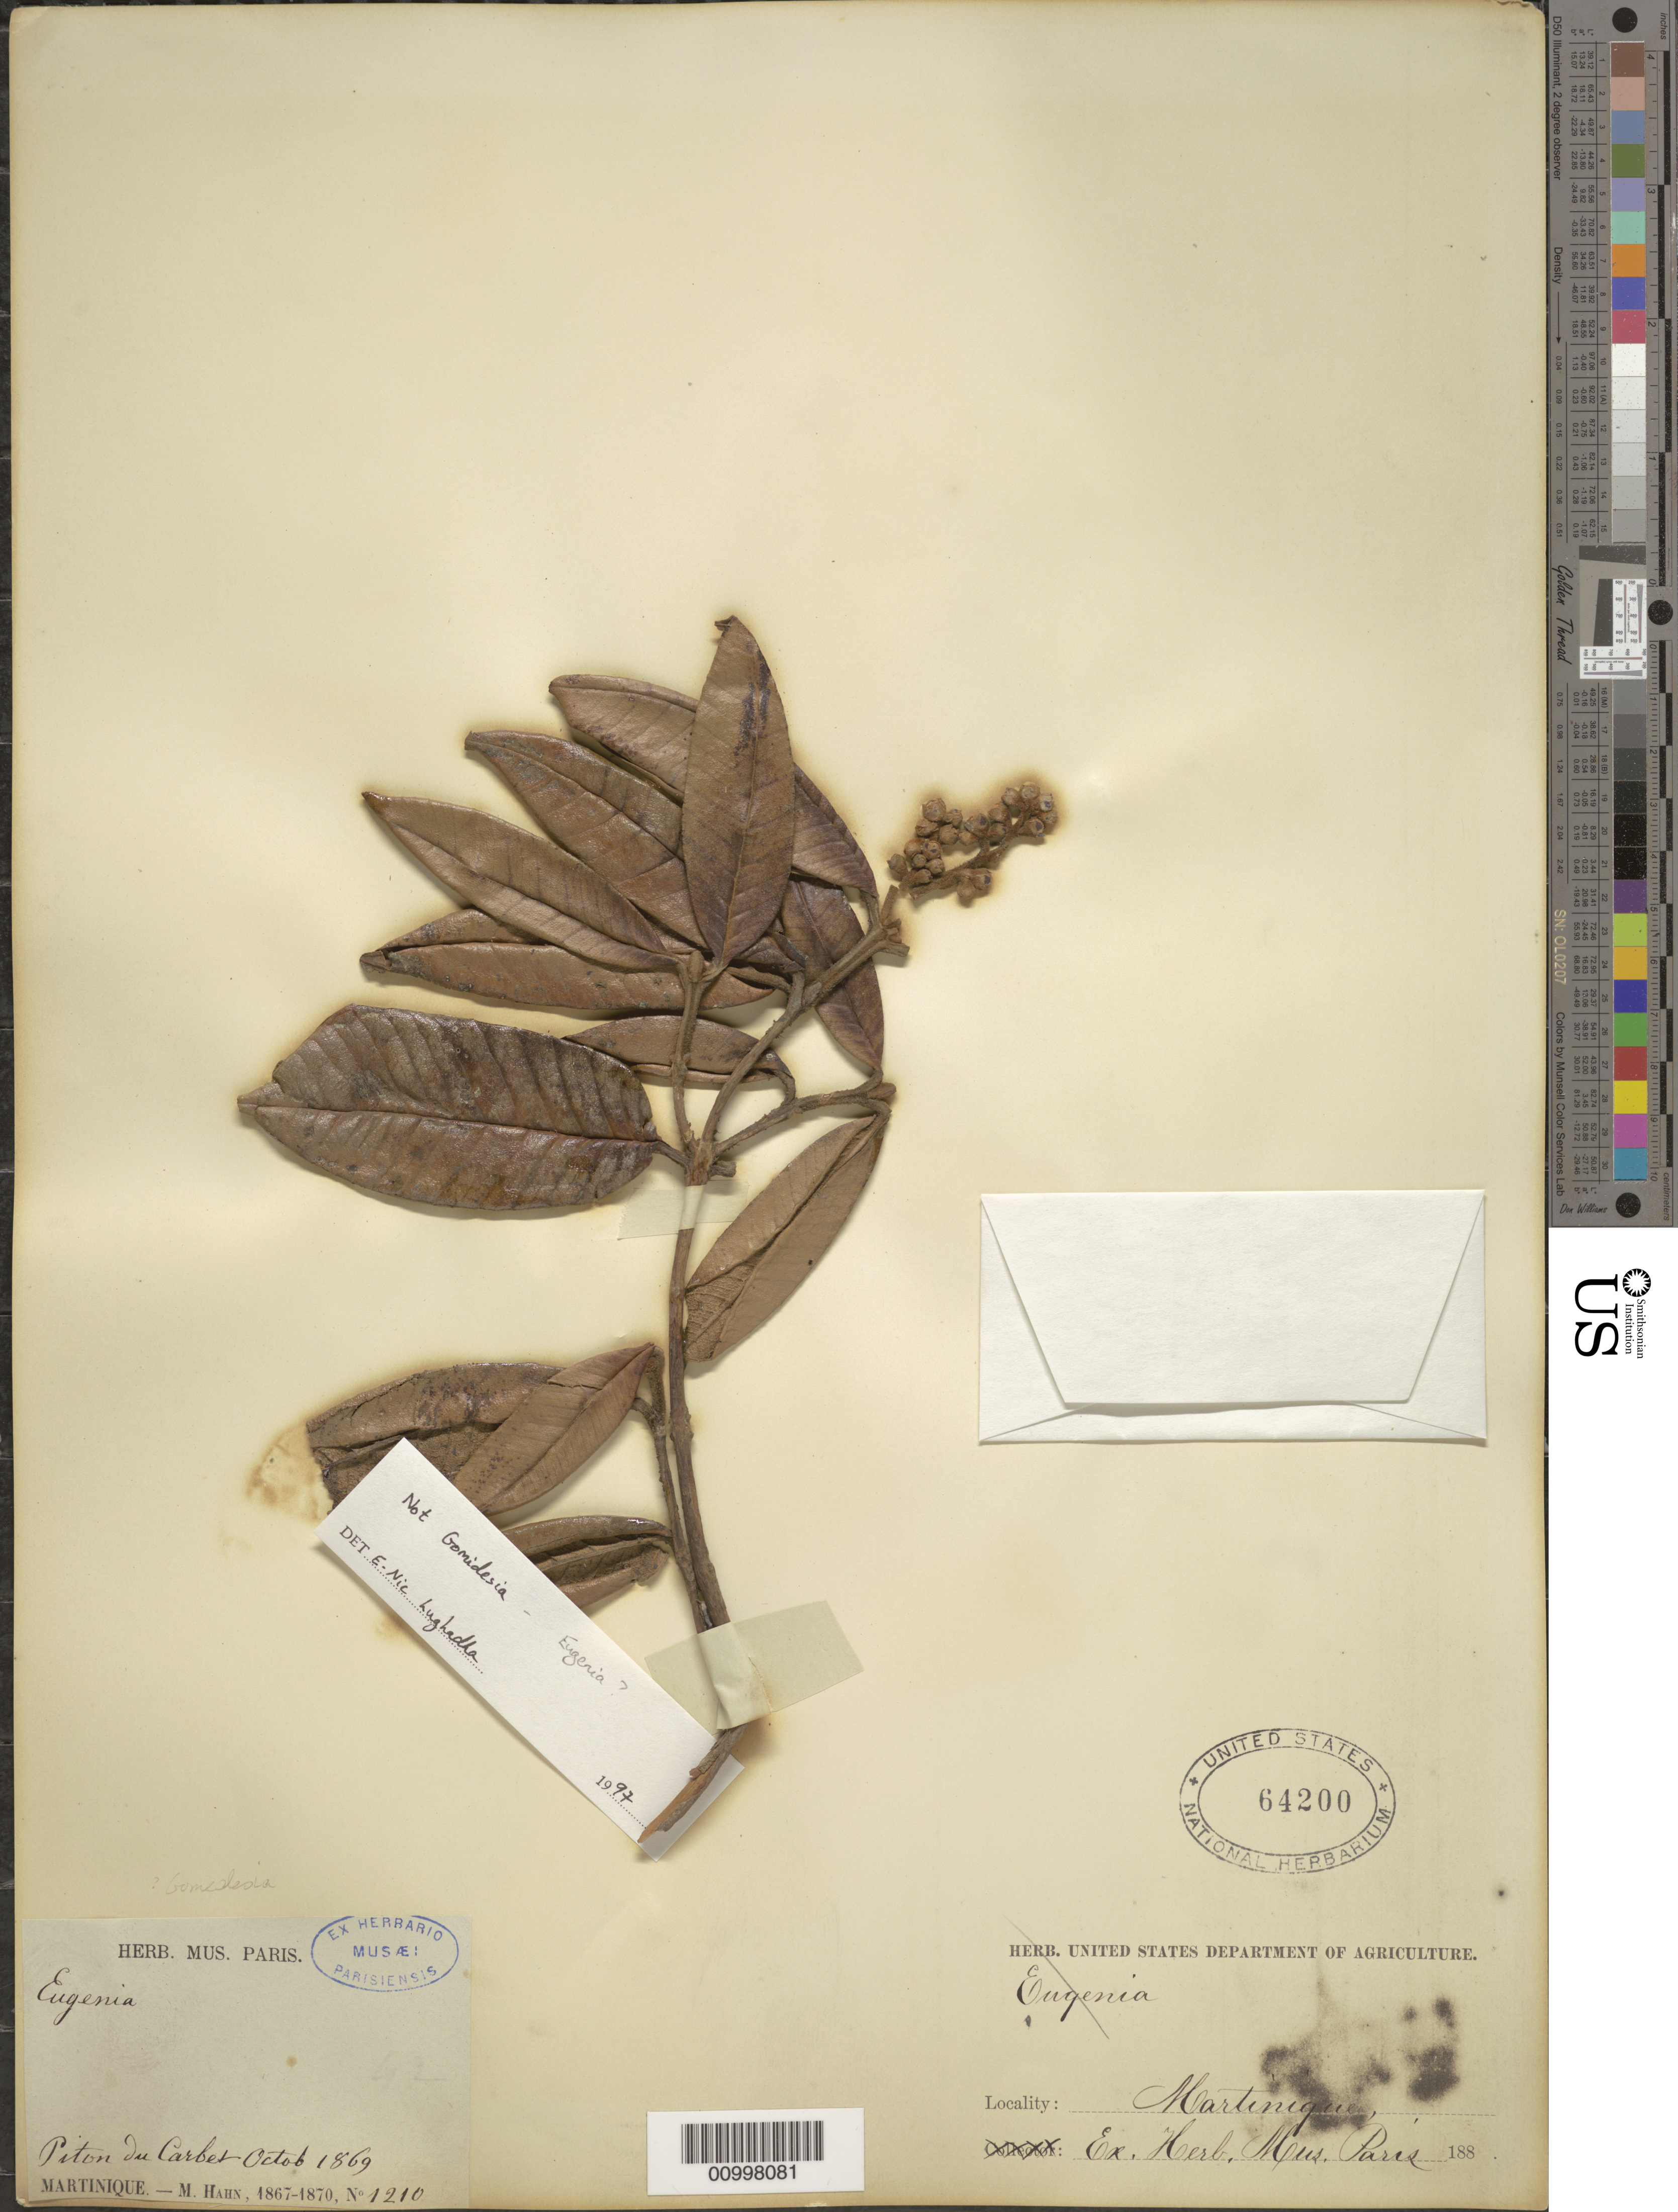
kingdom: Plantae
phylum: Tracheophyta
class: Magnoliopsida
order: Myrtales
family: Myrtaceae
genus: Eugenia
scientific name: Eugenia sp.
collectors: M. Hahn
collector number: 1210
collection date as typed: Oct 1869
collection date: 1869-10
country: Martinique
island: Martinique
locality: Piton du Carbet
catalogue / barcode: US 64200